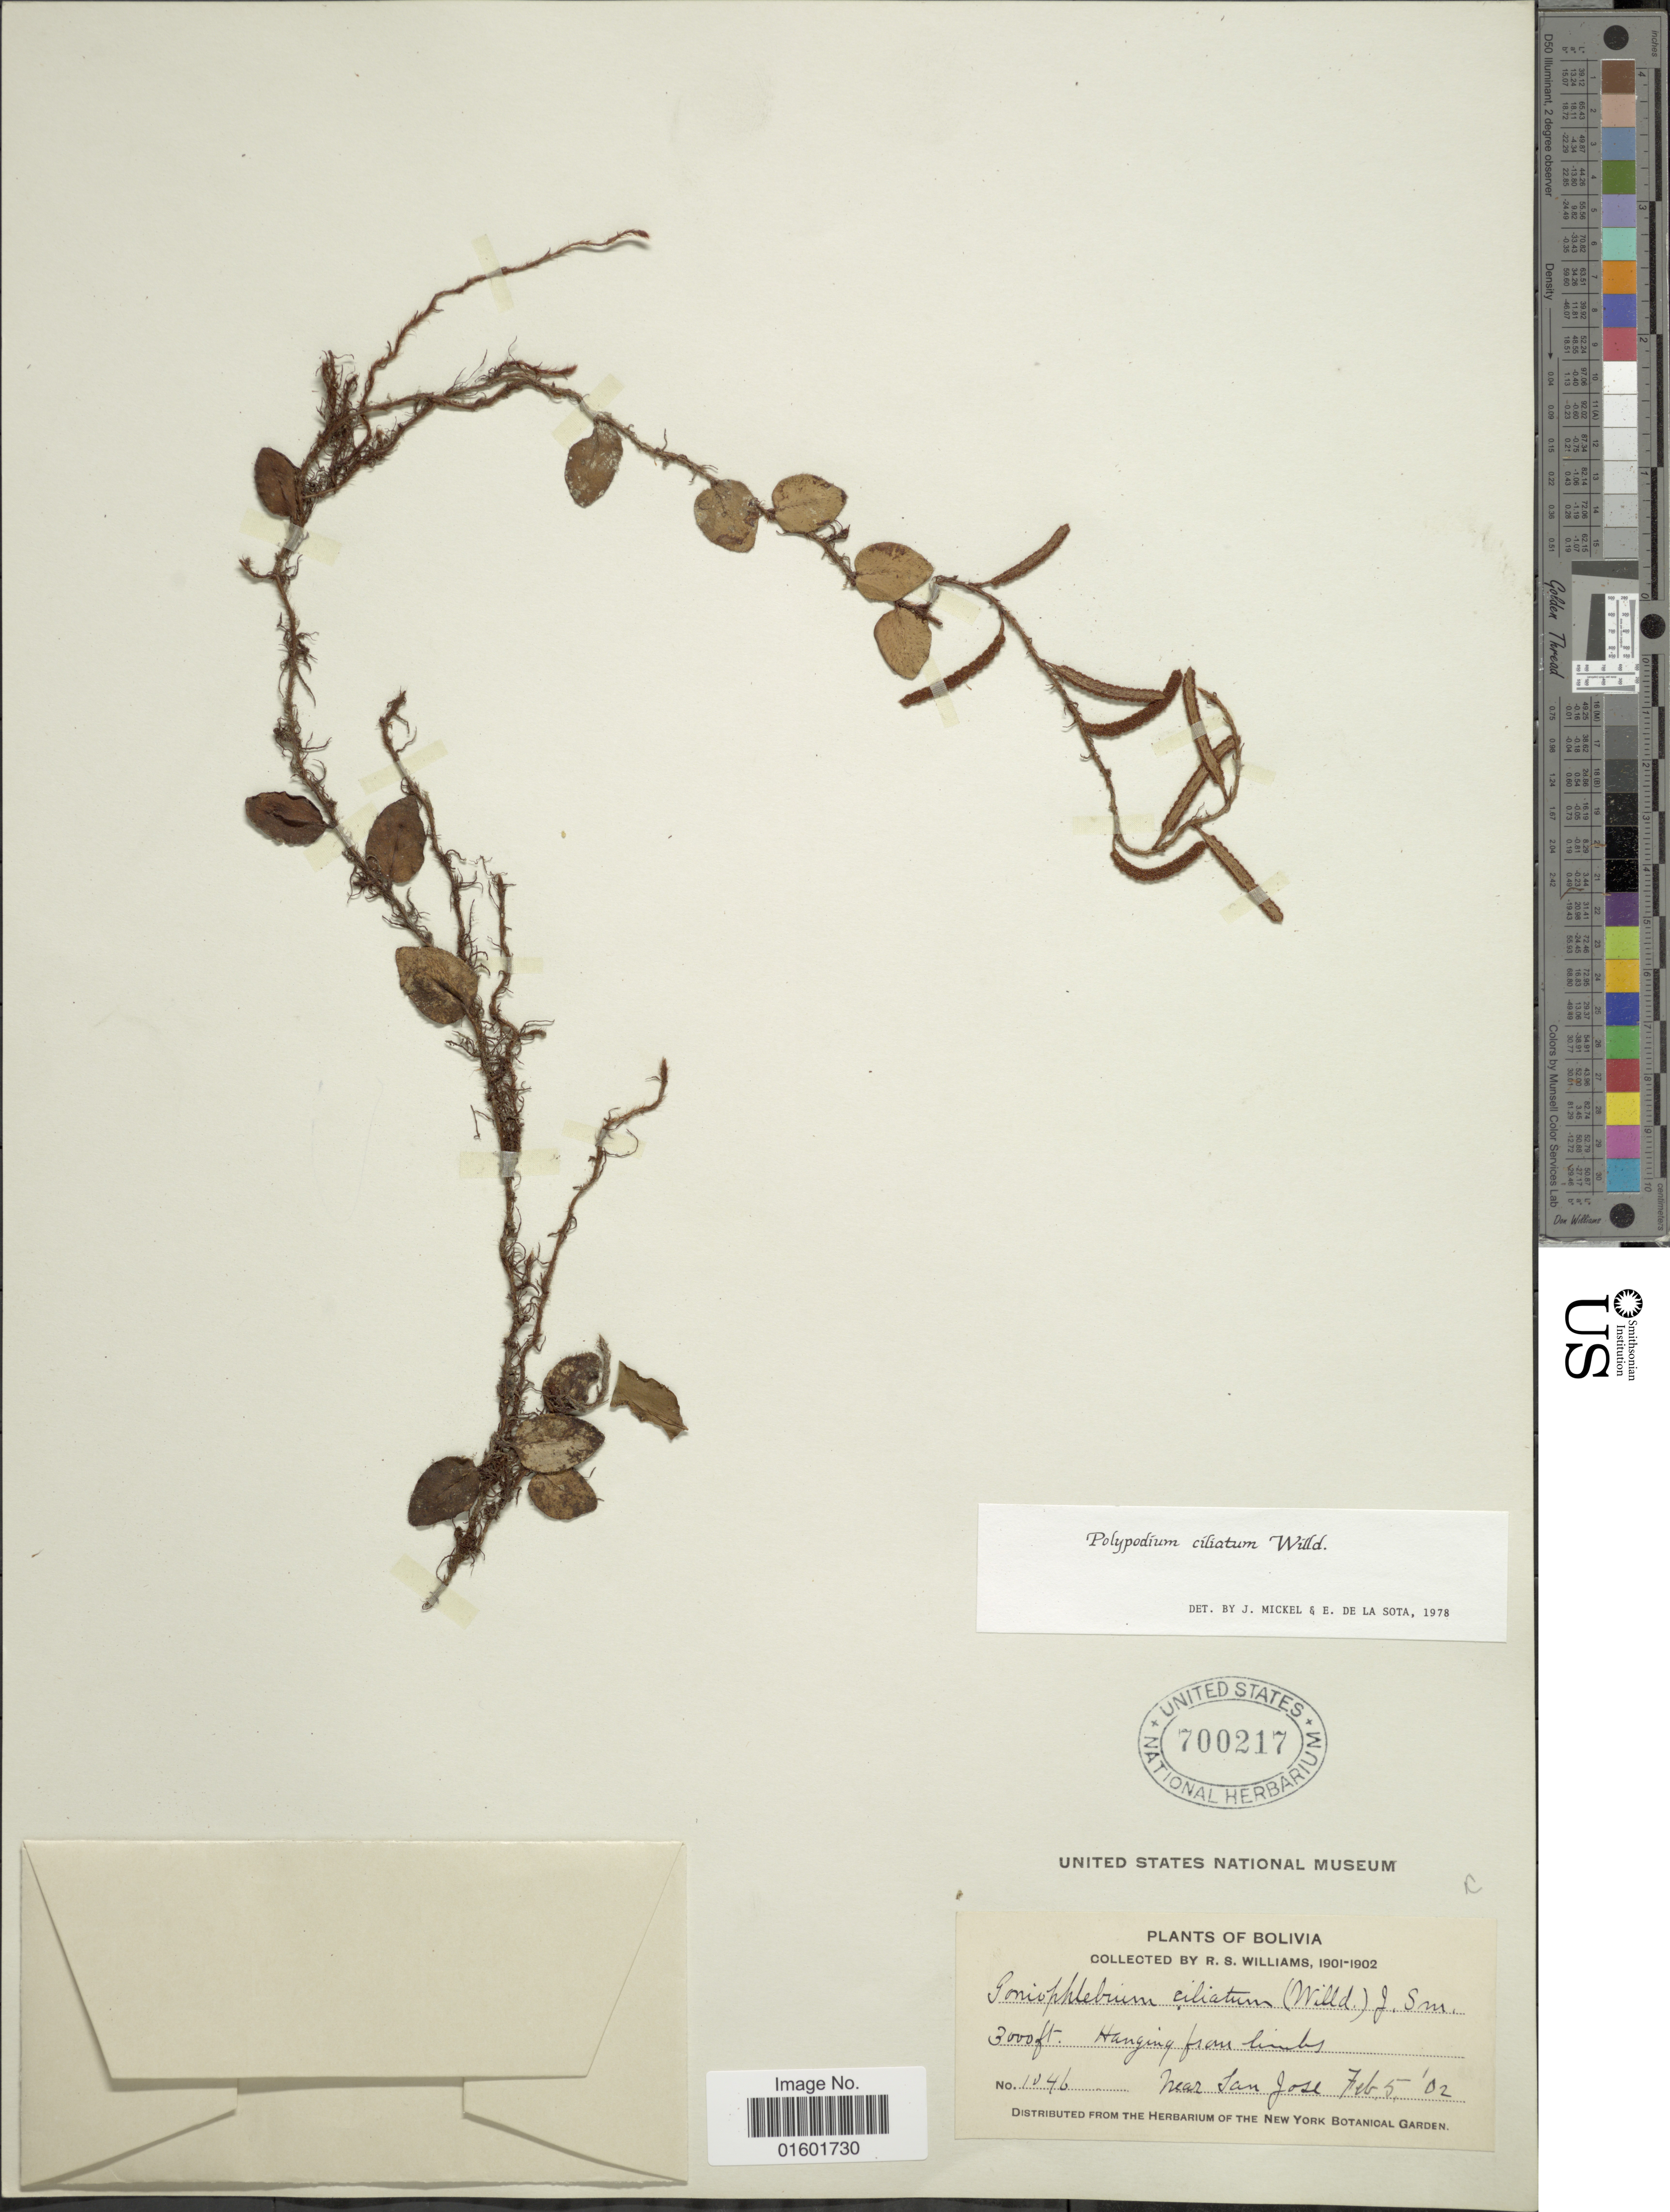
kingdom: Plantae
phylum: Tracheophyta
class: Polypodiopsida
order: Polypodiales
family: Polypodiaceae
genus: Microgramma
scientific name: Microgramma reptans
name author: (Cav.) A.R. Sm.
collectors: R. S. Williams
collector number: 1046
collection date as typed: Feb. 5, '02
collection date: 1902-02-05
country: Bolivia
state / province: La Paz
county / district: Munecas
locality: Near San Jose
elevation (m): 914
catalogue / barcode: US 700217